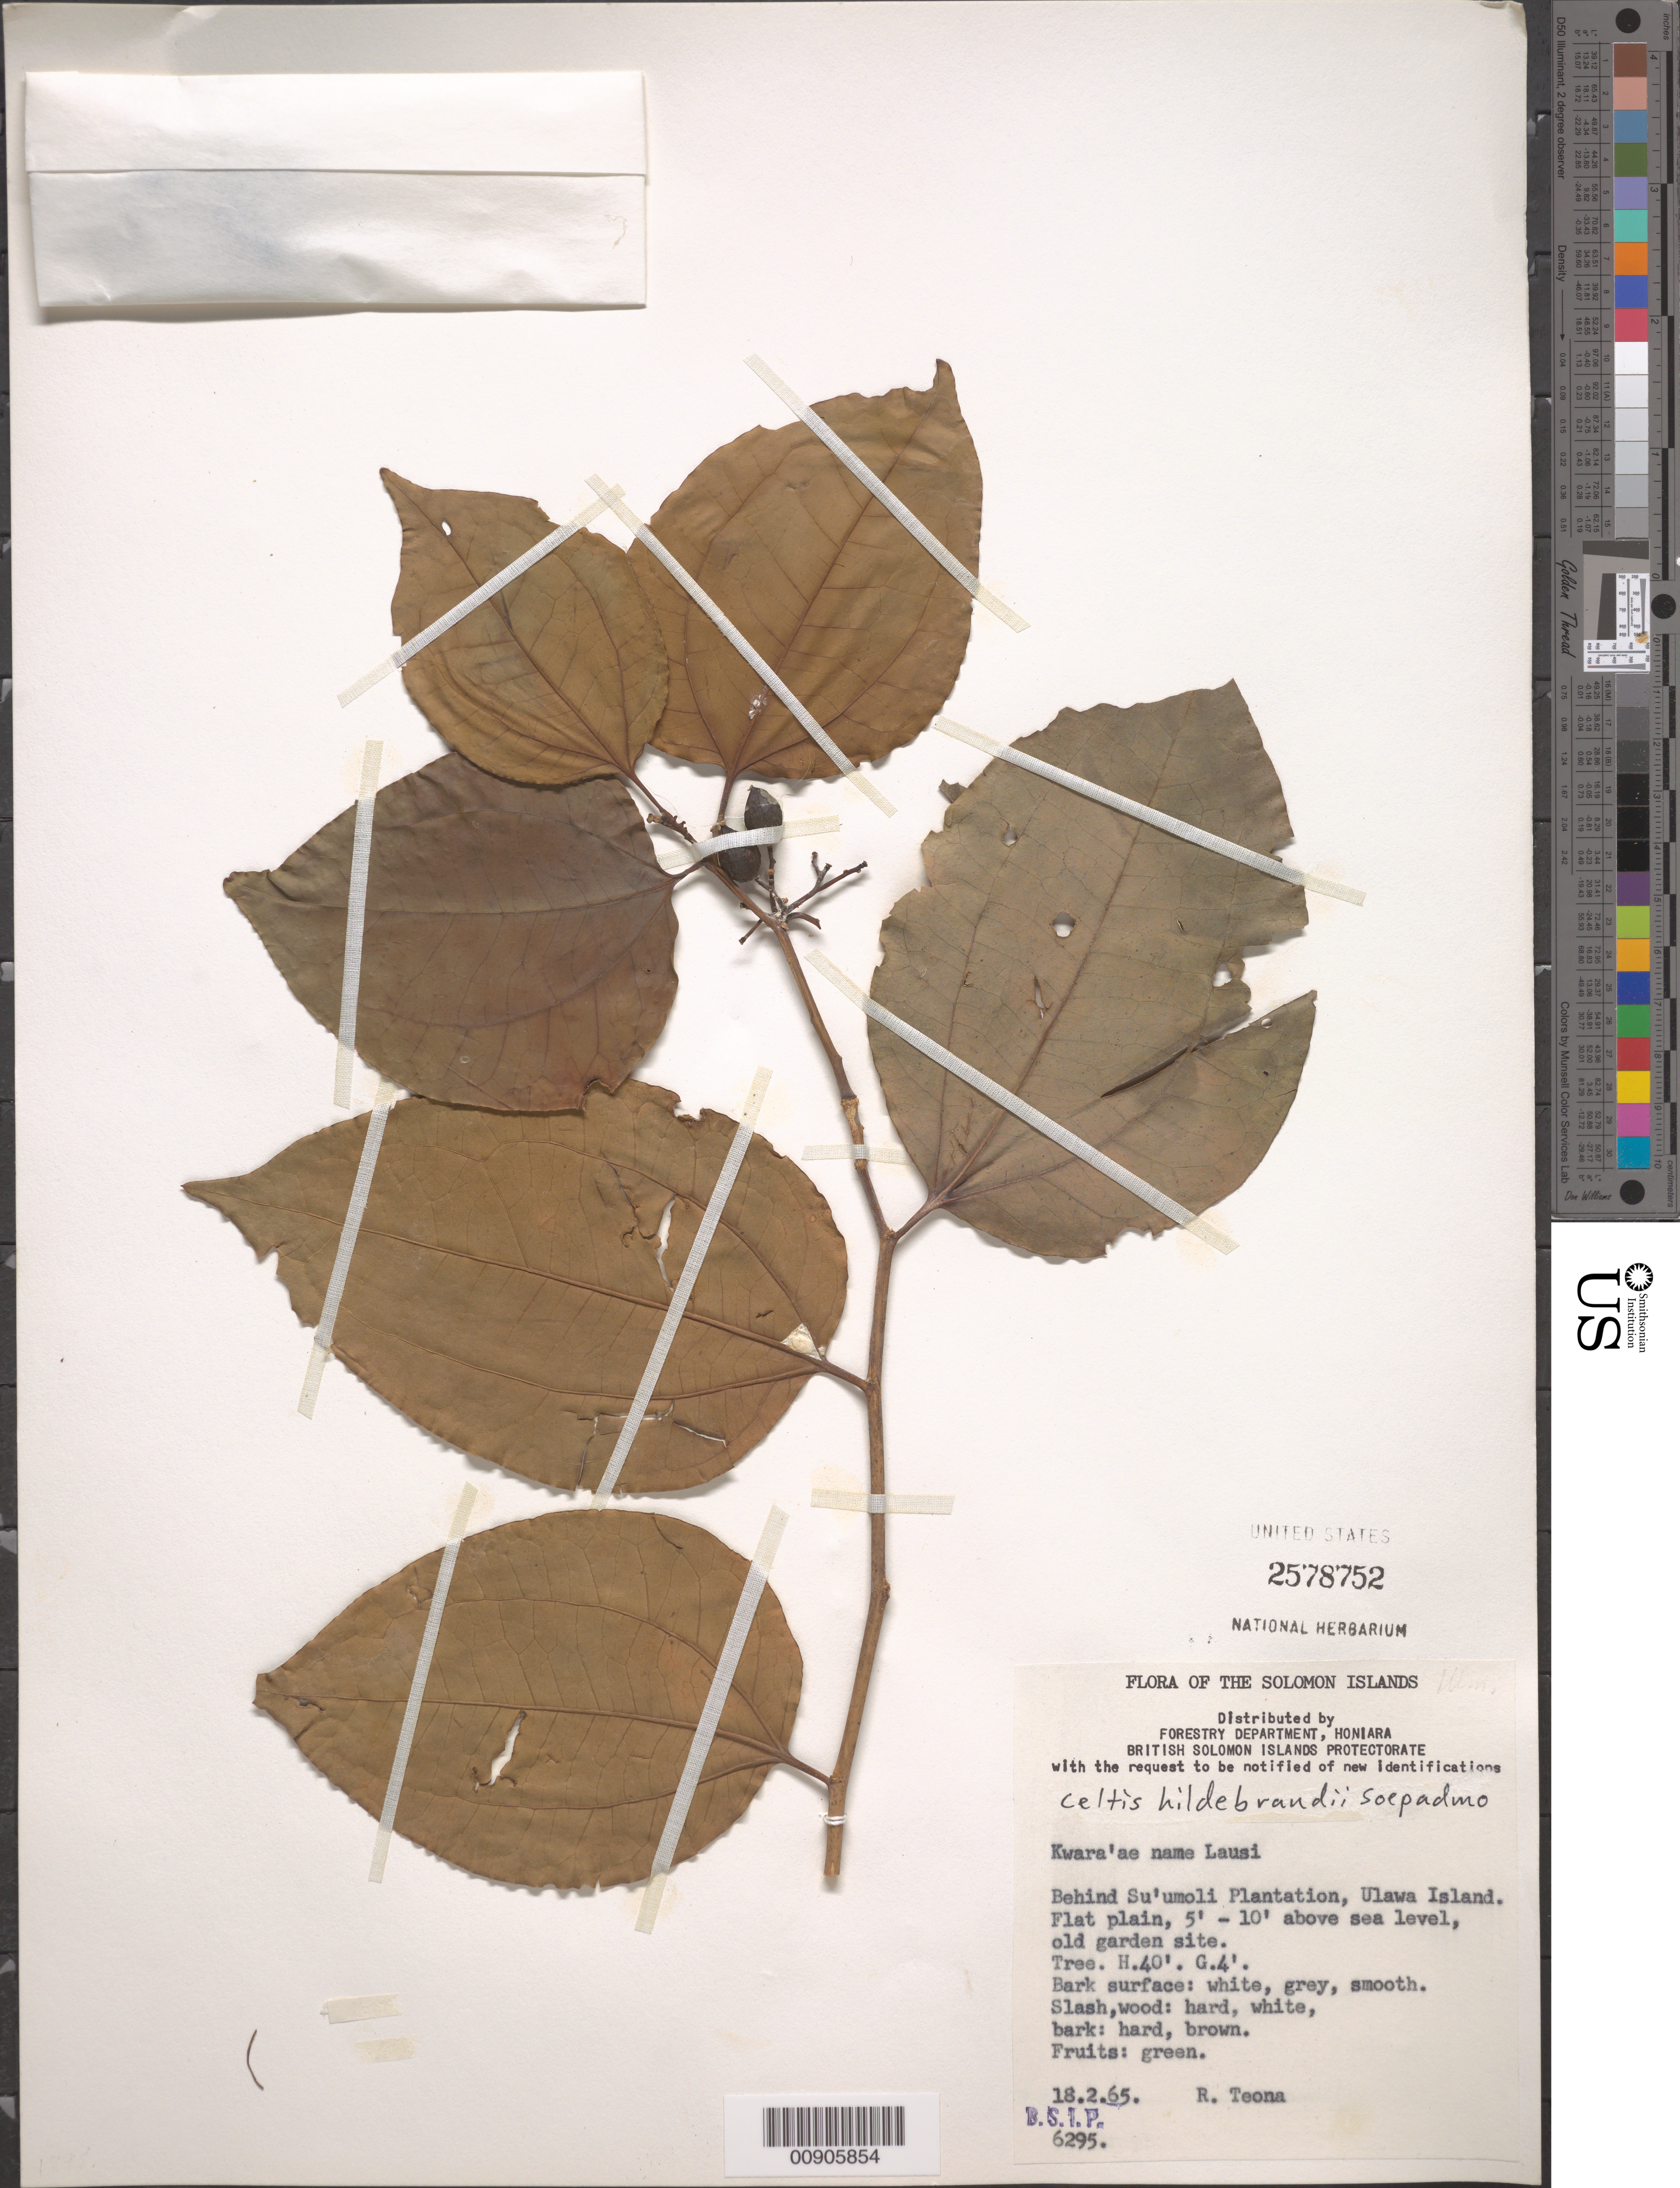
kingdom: Plantae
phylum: Tracheophyta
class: Magnoliopsida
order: Rosales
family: Cannabaceae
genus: Celtis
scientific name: Celtis hildebrandii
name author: Soepadmo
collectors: R. Teona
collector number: BSIP 6295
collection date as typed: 18 Feb 1965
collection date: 1965-02-18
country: Solomon Islands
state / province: Makira-Ulawa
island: Ulawa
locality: behind Su'umoli Plantation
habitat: old garden site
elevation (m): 2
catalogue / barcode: US 2578752